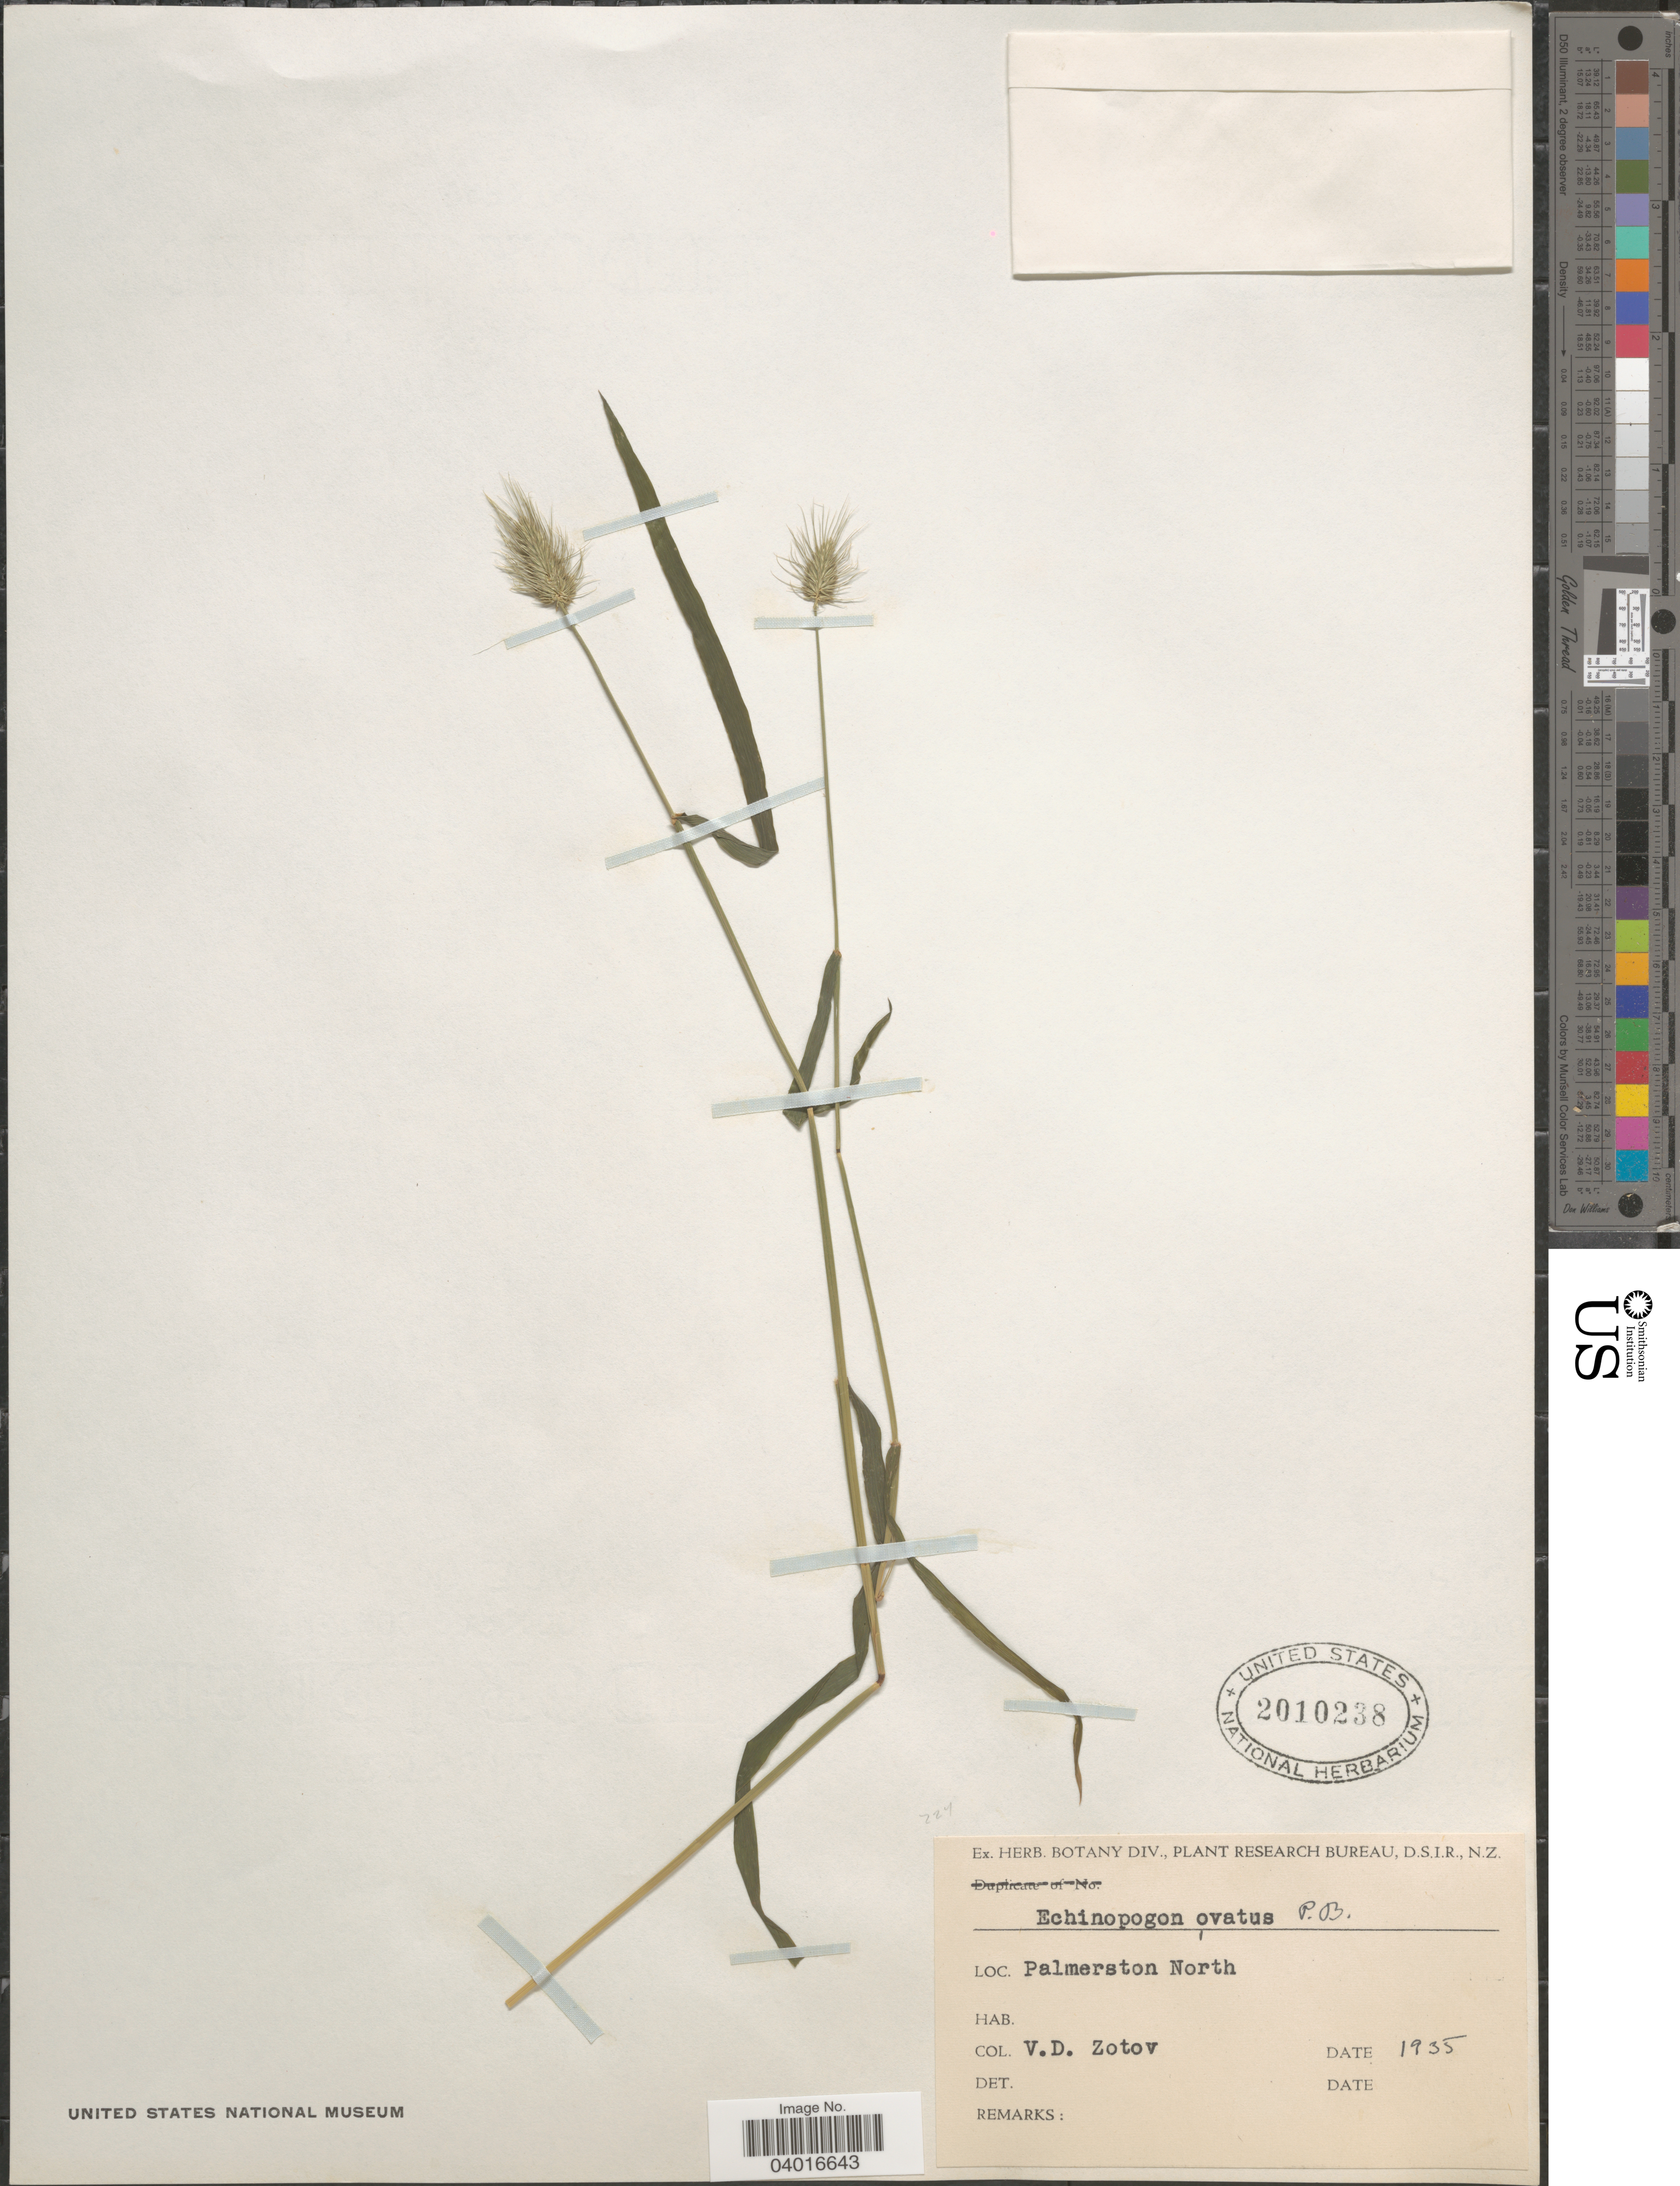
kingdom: Plantae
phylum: Tracheophyta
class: Liliopsida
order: Poales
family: Poaceae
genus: Echinopogon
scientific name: Echinopogon ovatus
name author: (G. Forst.) P. Beauv.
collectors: V. Zotov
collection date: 1935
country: New Zealand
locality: Palmerston North.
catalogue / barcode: US 2010238